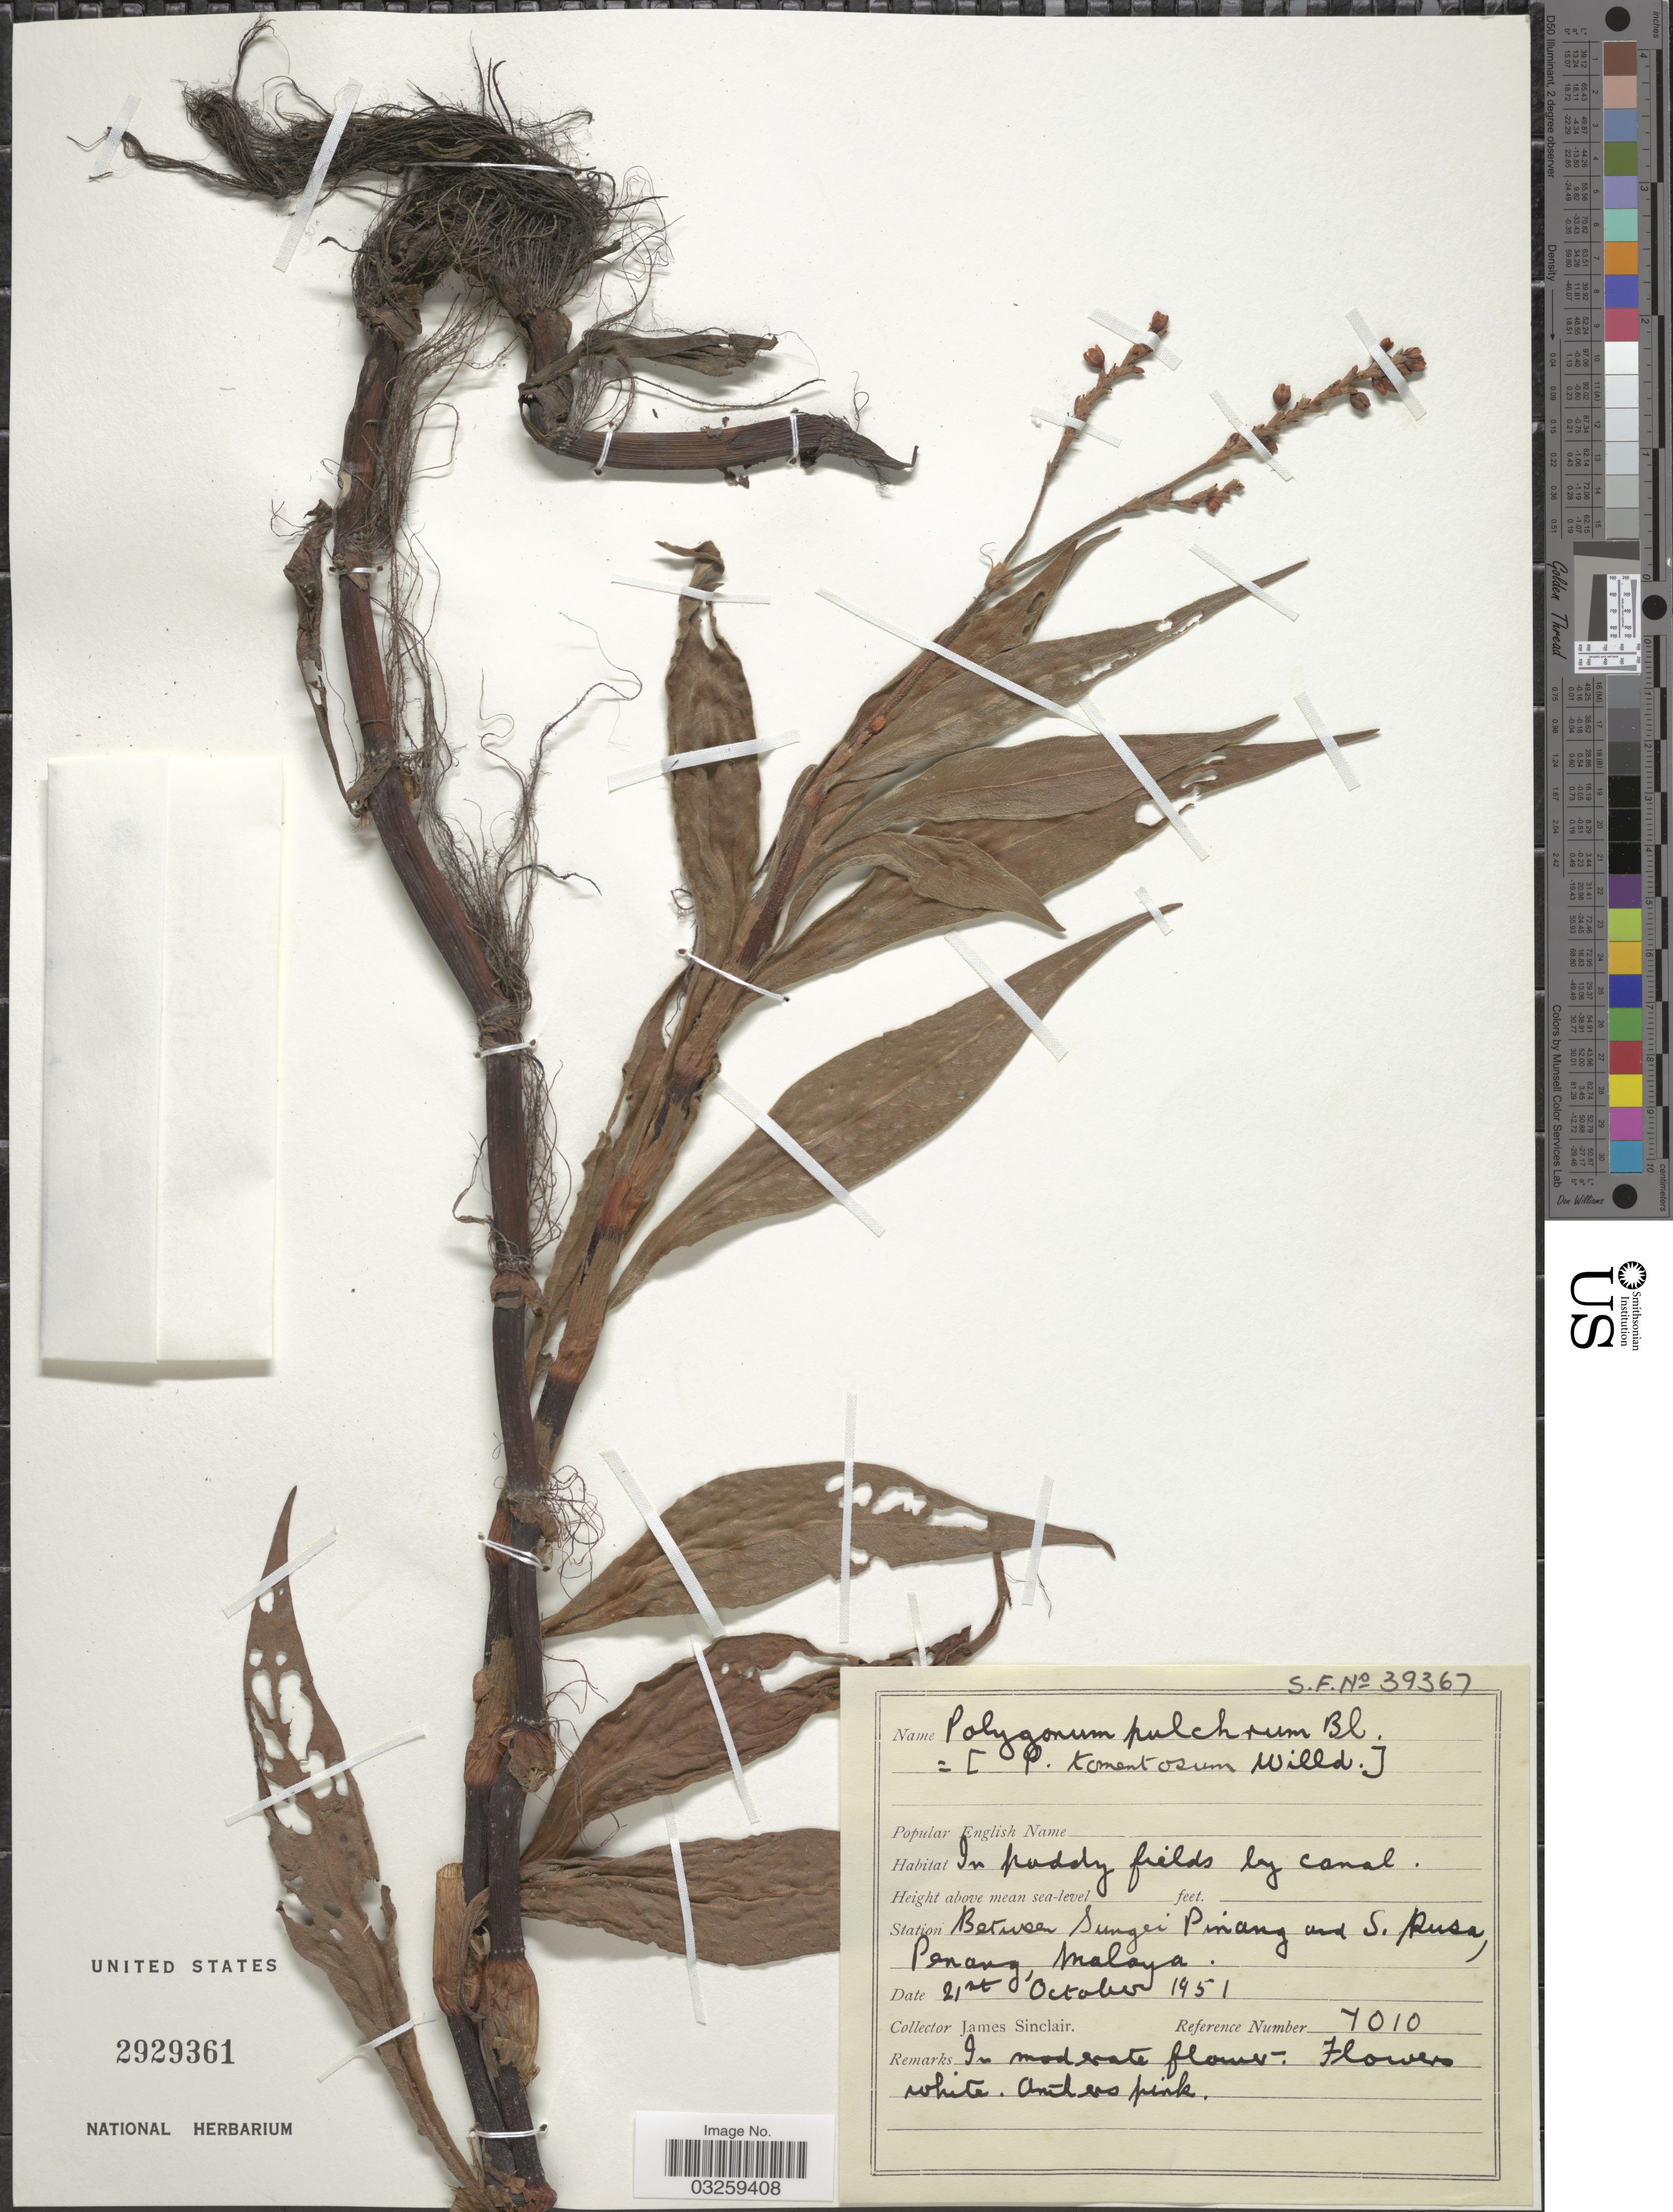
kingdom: Plantae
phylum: Tracheophyta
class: Magnoliopsida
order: Caryophyllales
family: Polygonaceae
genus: Polygonum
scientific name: Polygonum pulchrum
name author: Blume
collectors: J. Sinclair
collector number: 7010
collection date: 1951-10-21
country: Malaysia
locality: Station between Sungei Pinang and S. Rusa, Penang, Malaya.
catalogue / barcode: US 2929361